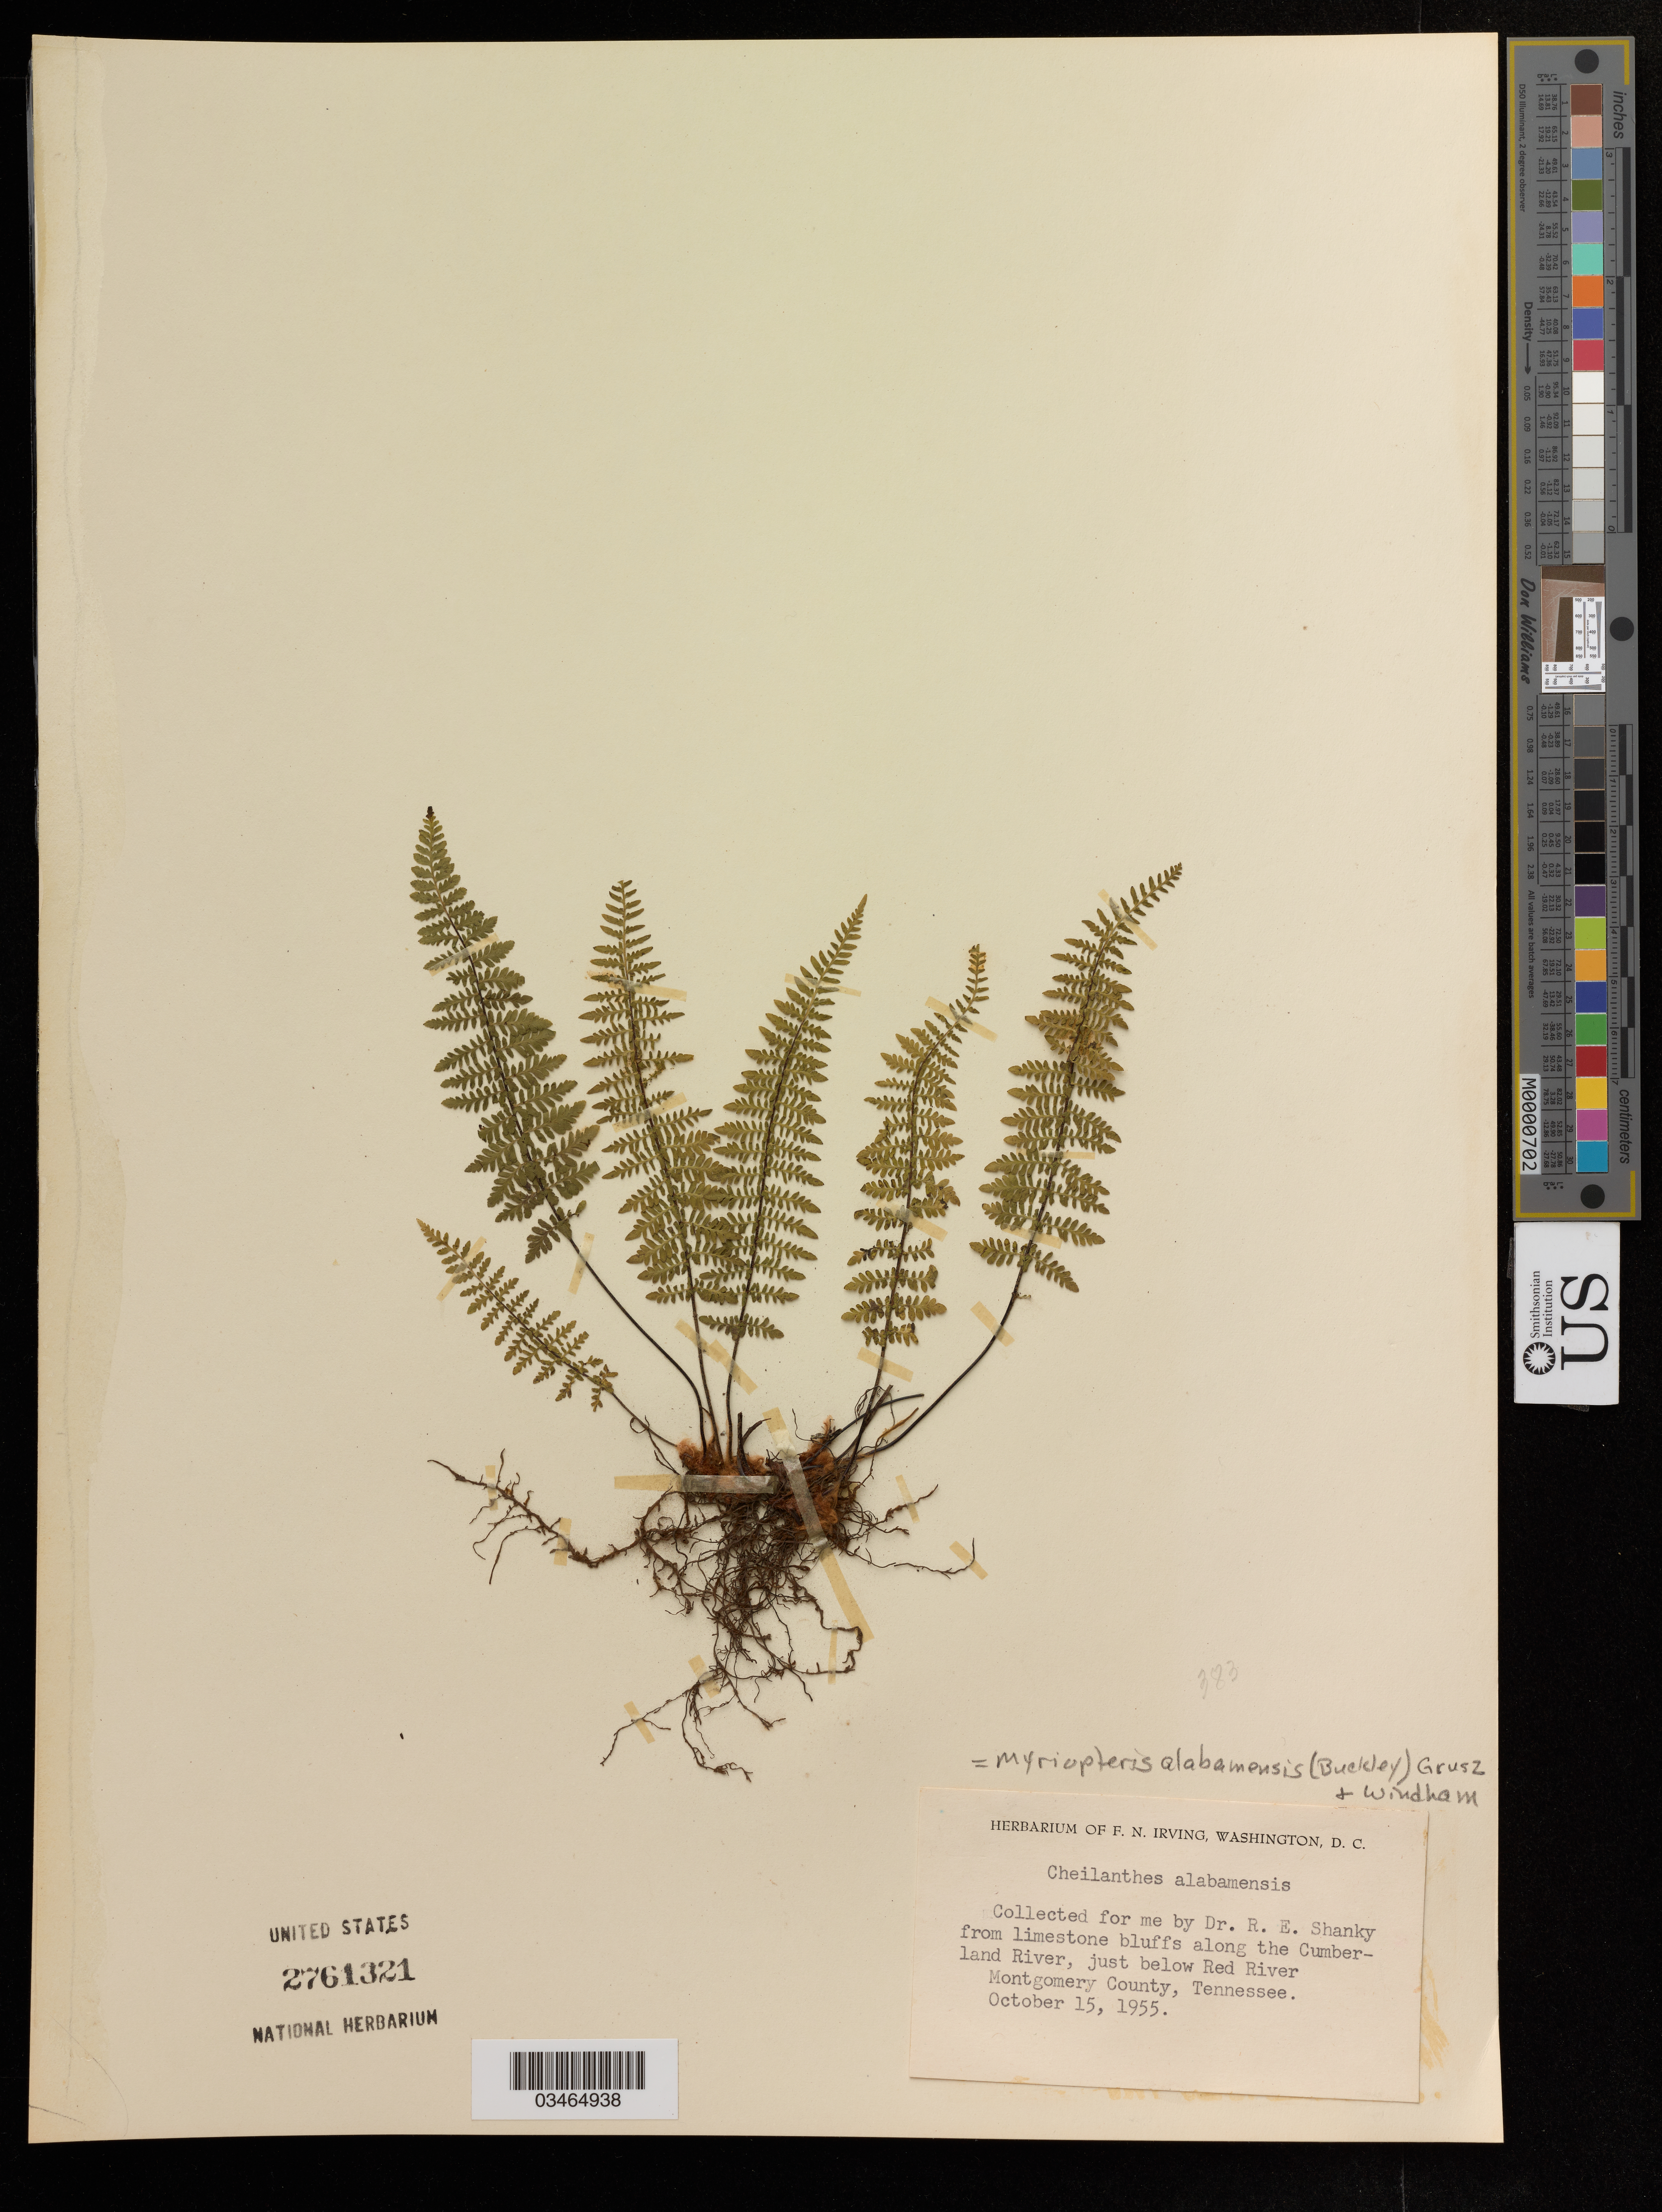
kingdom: Plantae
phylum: Tracheophyta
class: Polypodiopsida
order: Polypodiales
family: Pteridaceae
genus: Myriopteris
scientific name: Myriopteris alabamensis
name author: (Buckley) Grusz & Windham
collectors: R. Shanky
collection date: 1955-10-15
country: United States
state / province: Tennessee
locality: From limestone bluffs along the Cumberland River, just below Red River. Montgomery County.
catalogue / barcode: US 2761321